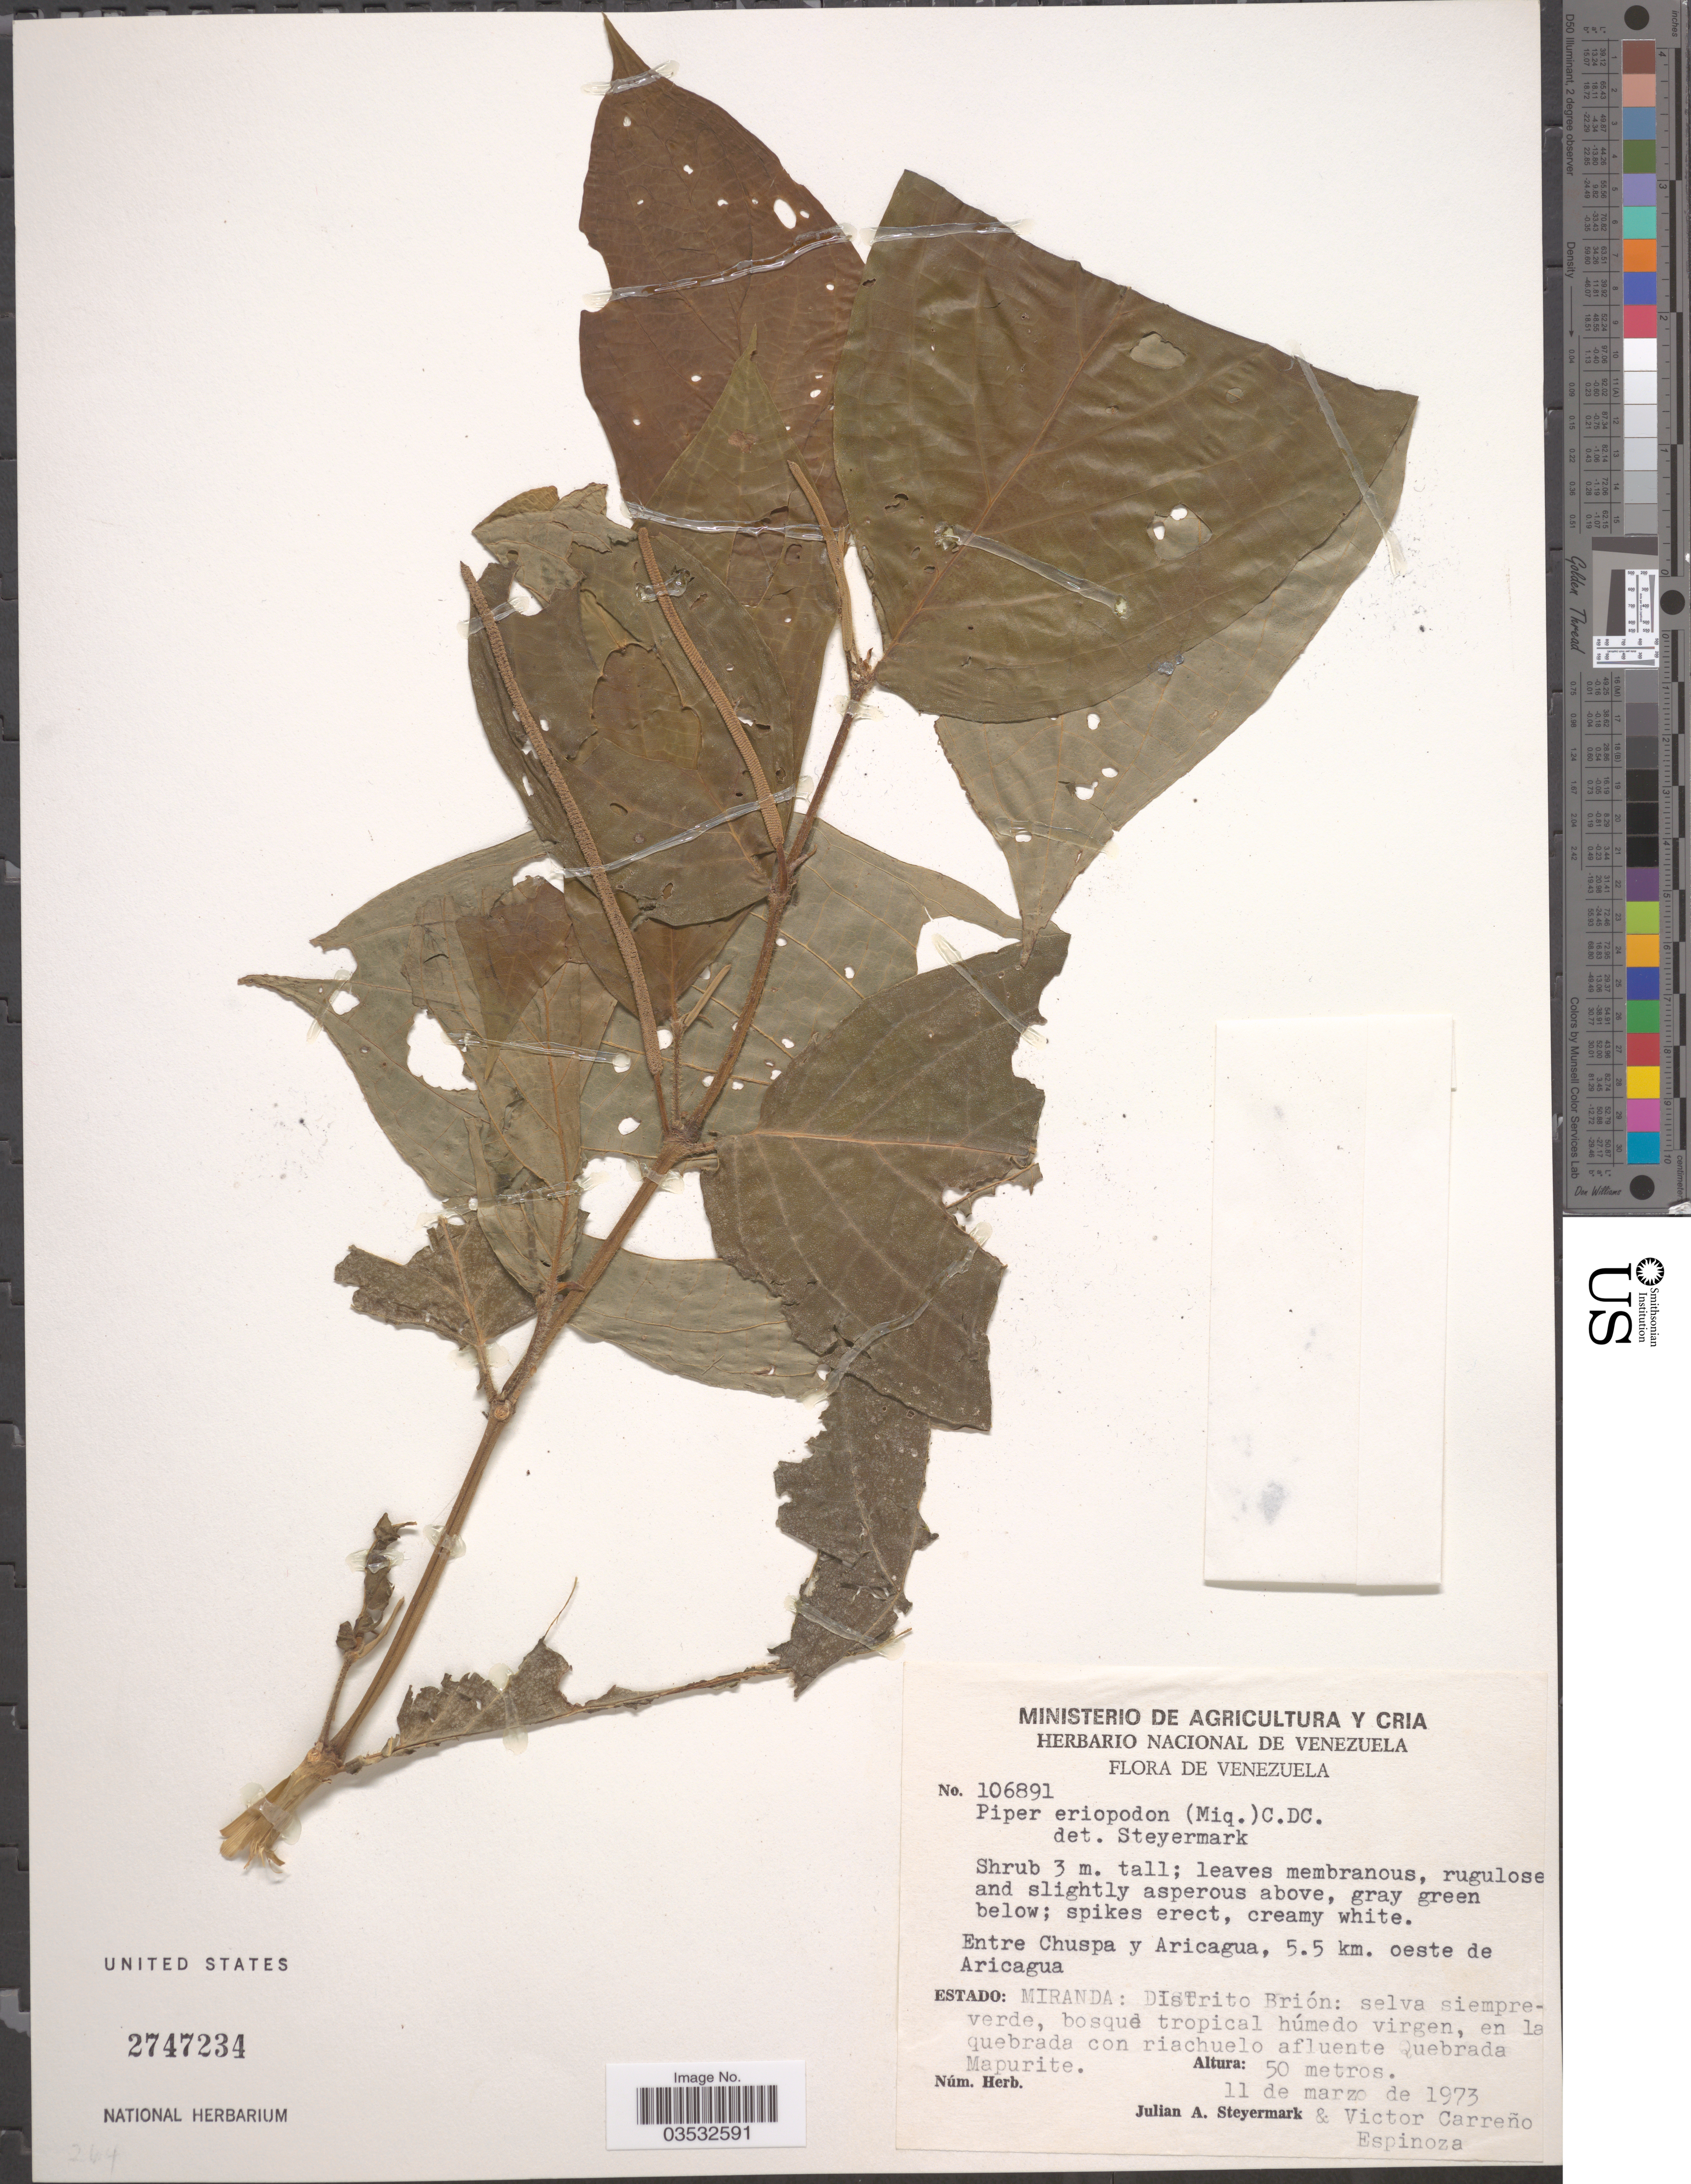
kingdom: Plantae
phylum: Tracheophyta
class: Magnoliopsida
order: Piperales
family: Piperaceae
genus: Piper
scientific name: Piper eriopodon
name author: C. DC.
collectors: J. Steyermark & V. Carreño E.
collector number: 106891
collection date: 1973-03-11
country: Venezuela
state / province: Miranda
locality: Entre Chuspa y Aricagua, 5.5 km. oeste de Aricagua. Distrito Brión: selva siempre-verde, bosque tropical húmedo virgen, en la quebrada con riachuelo afluente Quebrada Mapurite.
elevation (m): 50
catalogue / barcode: US 2747234